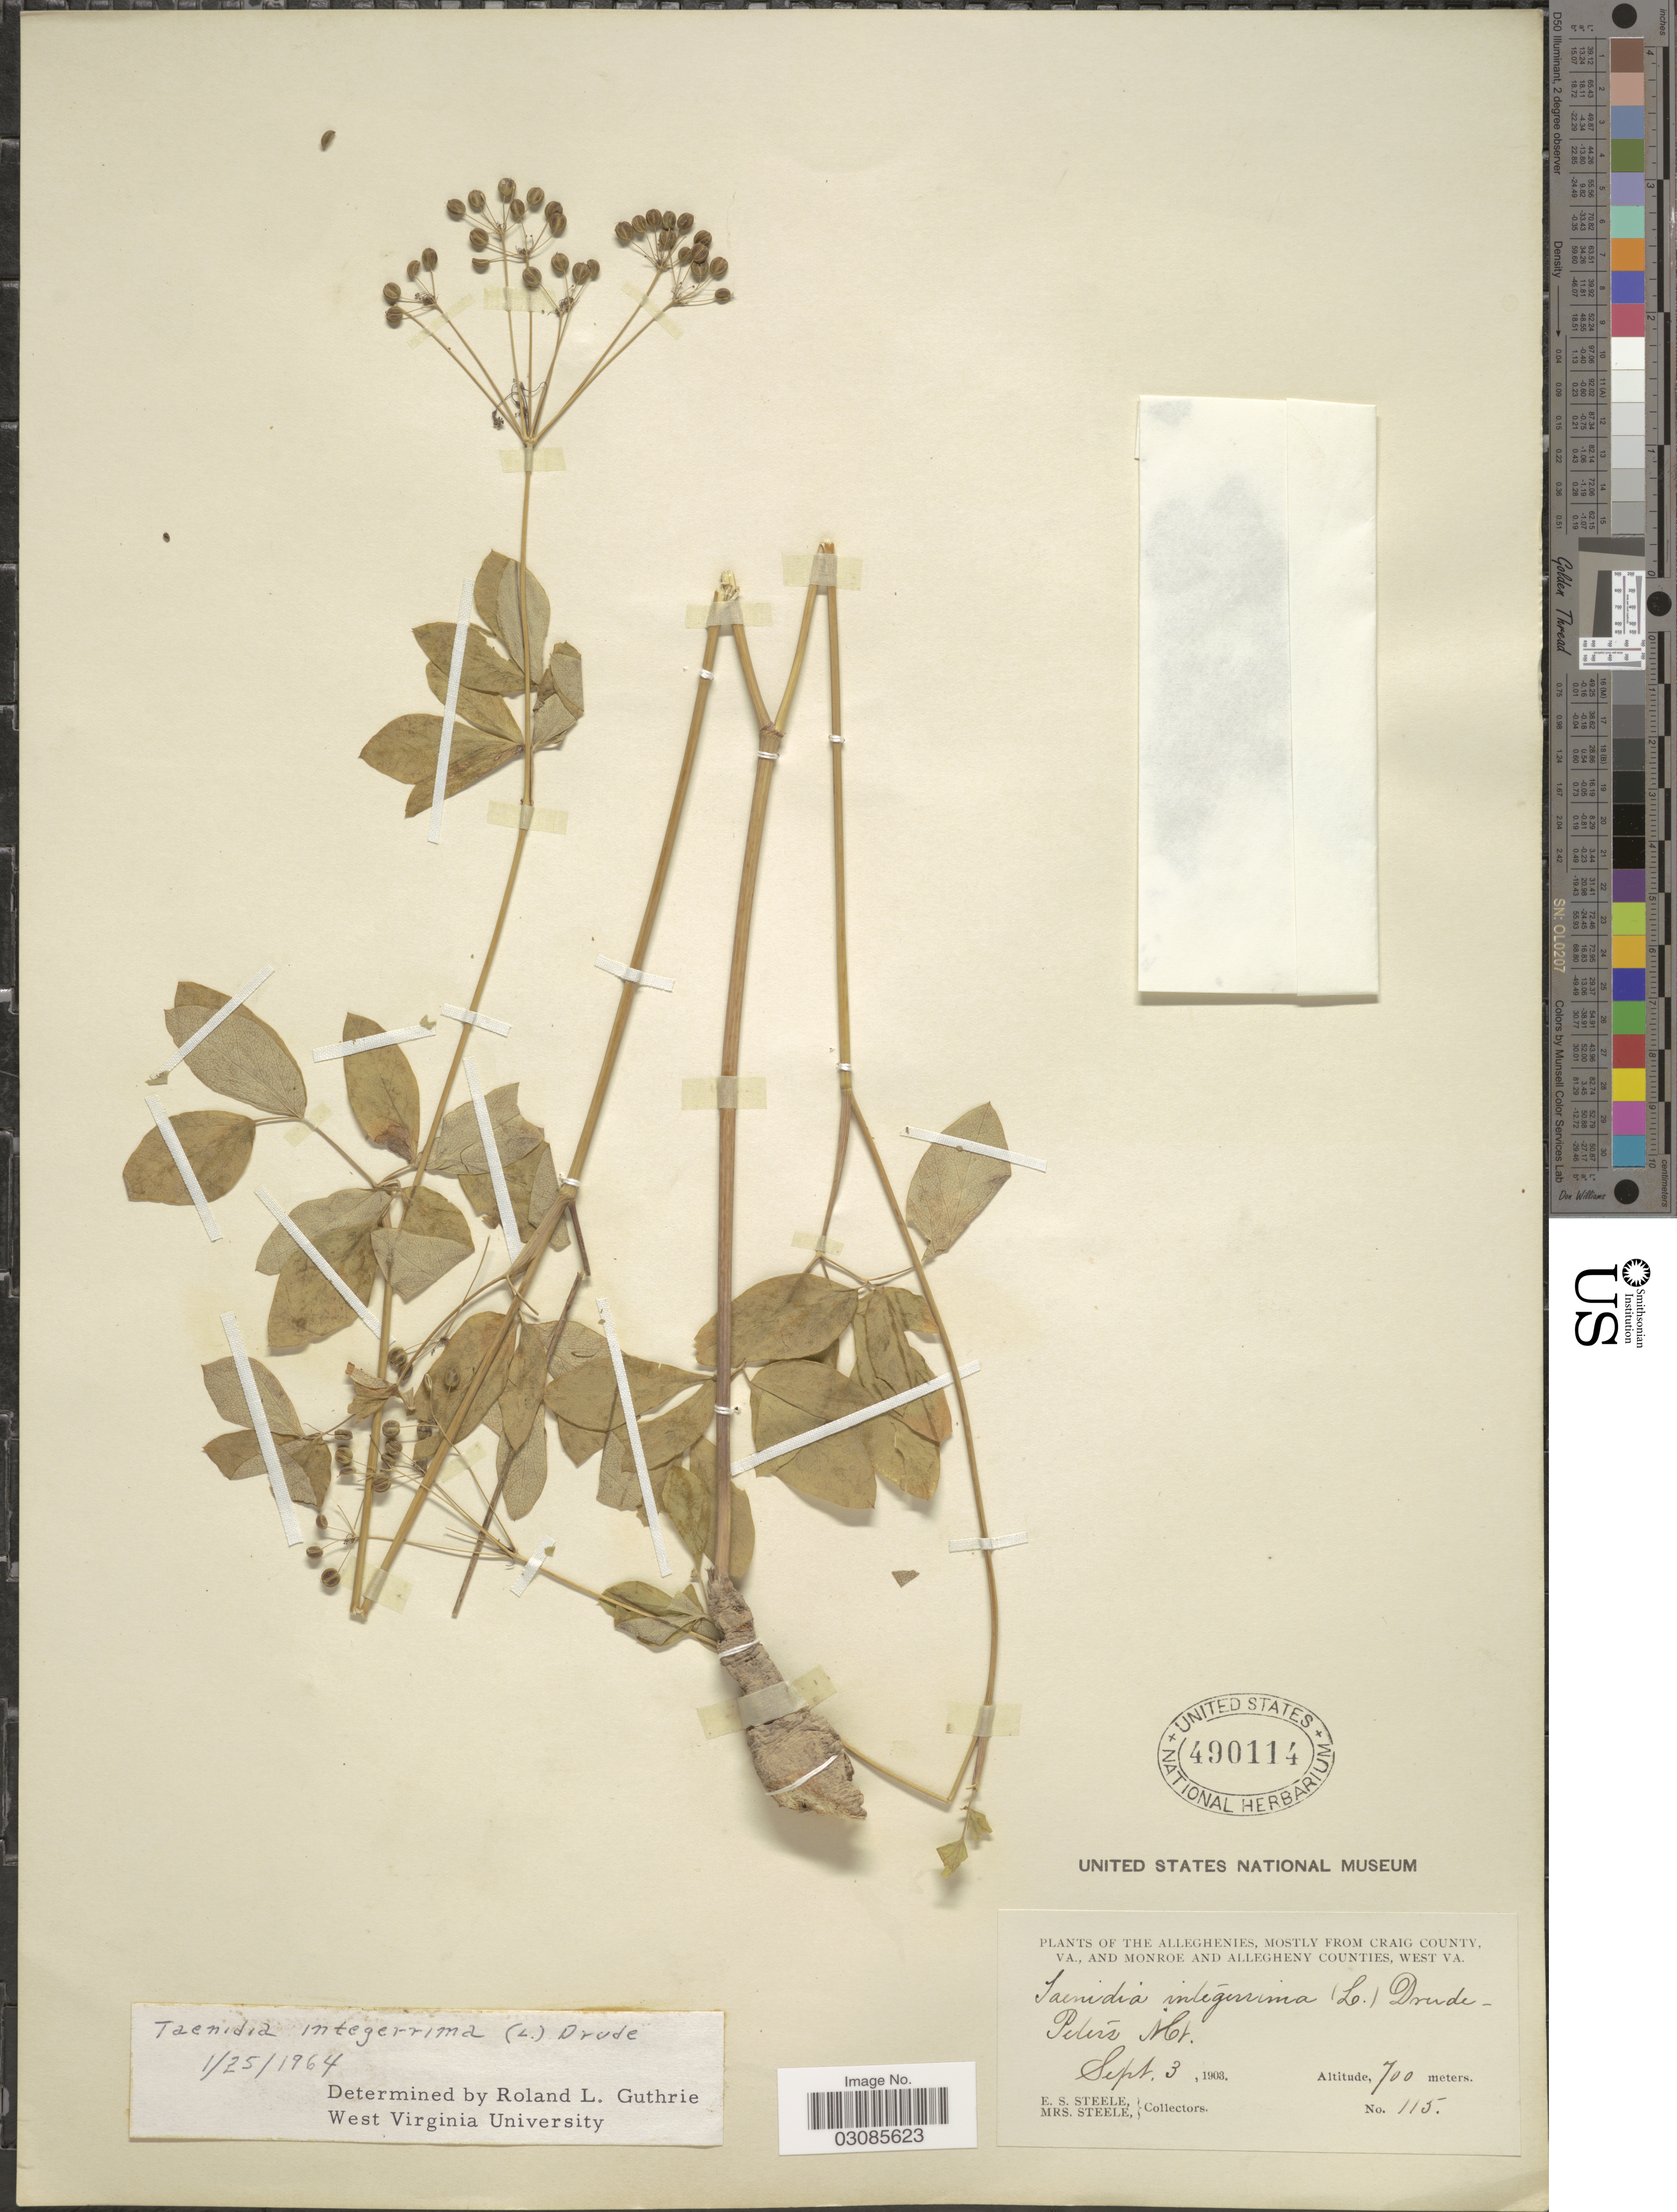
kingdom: Plantae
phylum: Tracheophyta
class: Magnoliopsida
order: Apiales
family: Apiaceae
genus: Taenidia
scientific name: Taenidia integerrima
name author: (L.) Drude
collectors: E. Steele & Mrs. E. S. Steele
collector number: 115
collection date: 1903-09-03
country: United States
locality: The Alleghenies, mostly from Craig County, Va., and Monroe and Allegheny Counties, West Va. Peters Mt.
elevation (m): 700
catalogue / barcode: US 490114